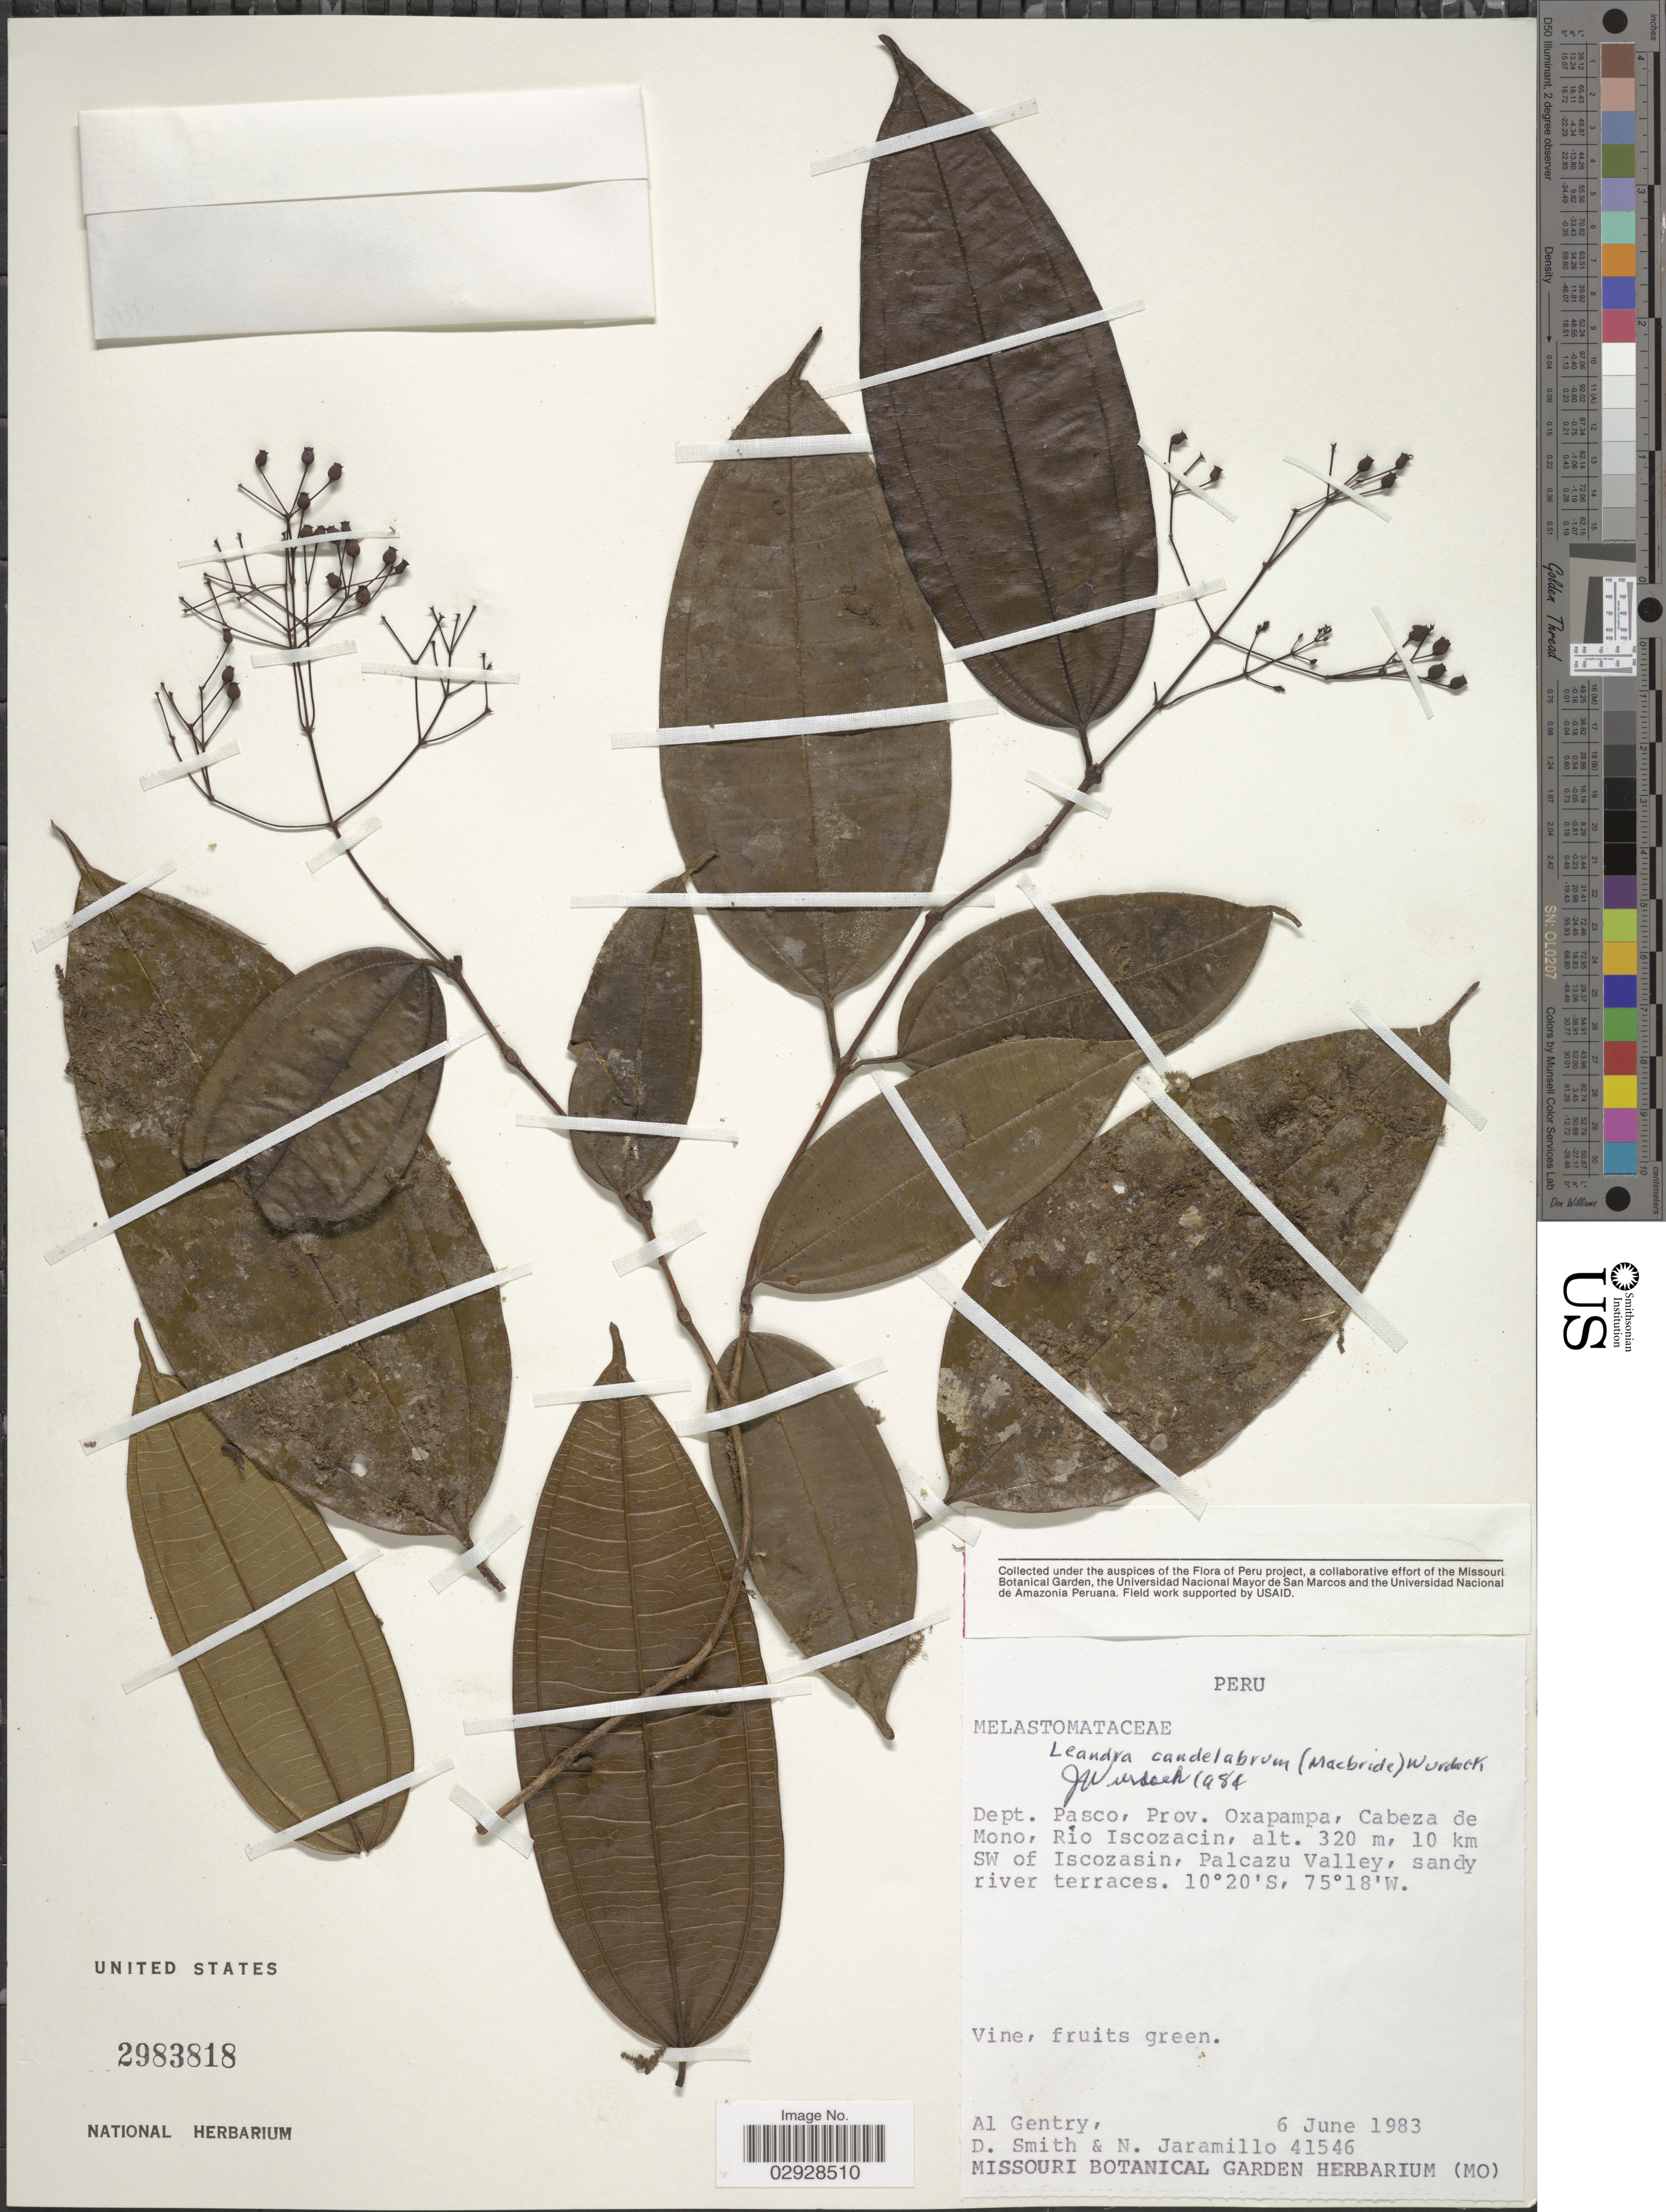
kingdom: Plantae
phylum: Tracheophyta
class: Magnoliopsida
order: Myrtales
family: Melastomataceae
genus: Leandra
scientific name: Leandra candelabrum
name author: (J.F. Macbr.) Wurdack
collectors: A. H. Gentry, D. Smith & N. Jaramillo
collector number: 41546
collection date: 1983-06-06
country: Peru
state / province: Pasco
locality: Prov. Oxapampa, Cabeza de Mono, Río Iscozacin, 10 km SW of Iscozasin, Palcazu Valley.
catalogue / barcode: US 2983818